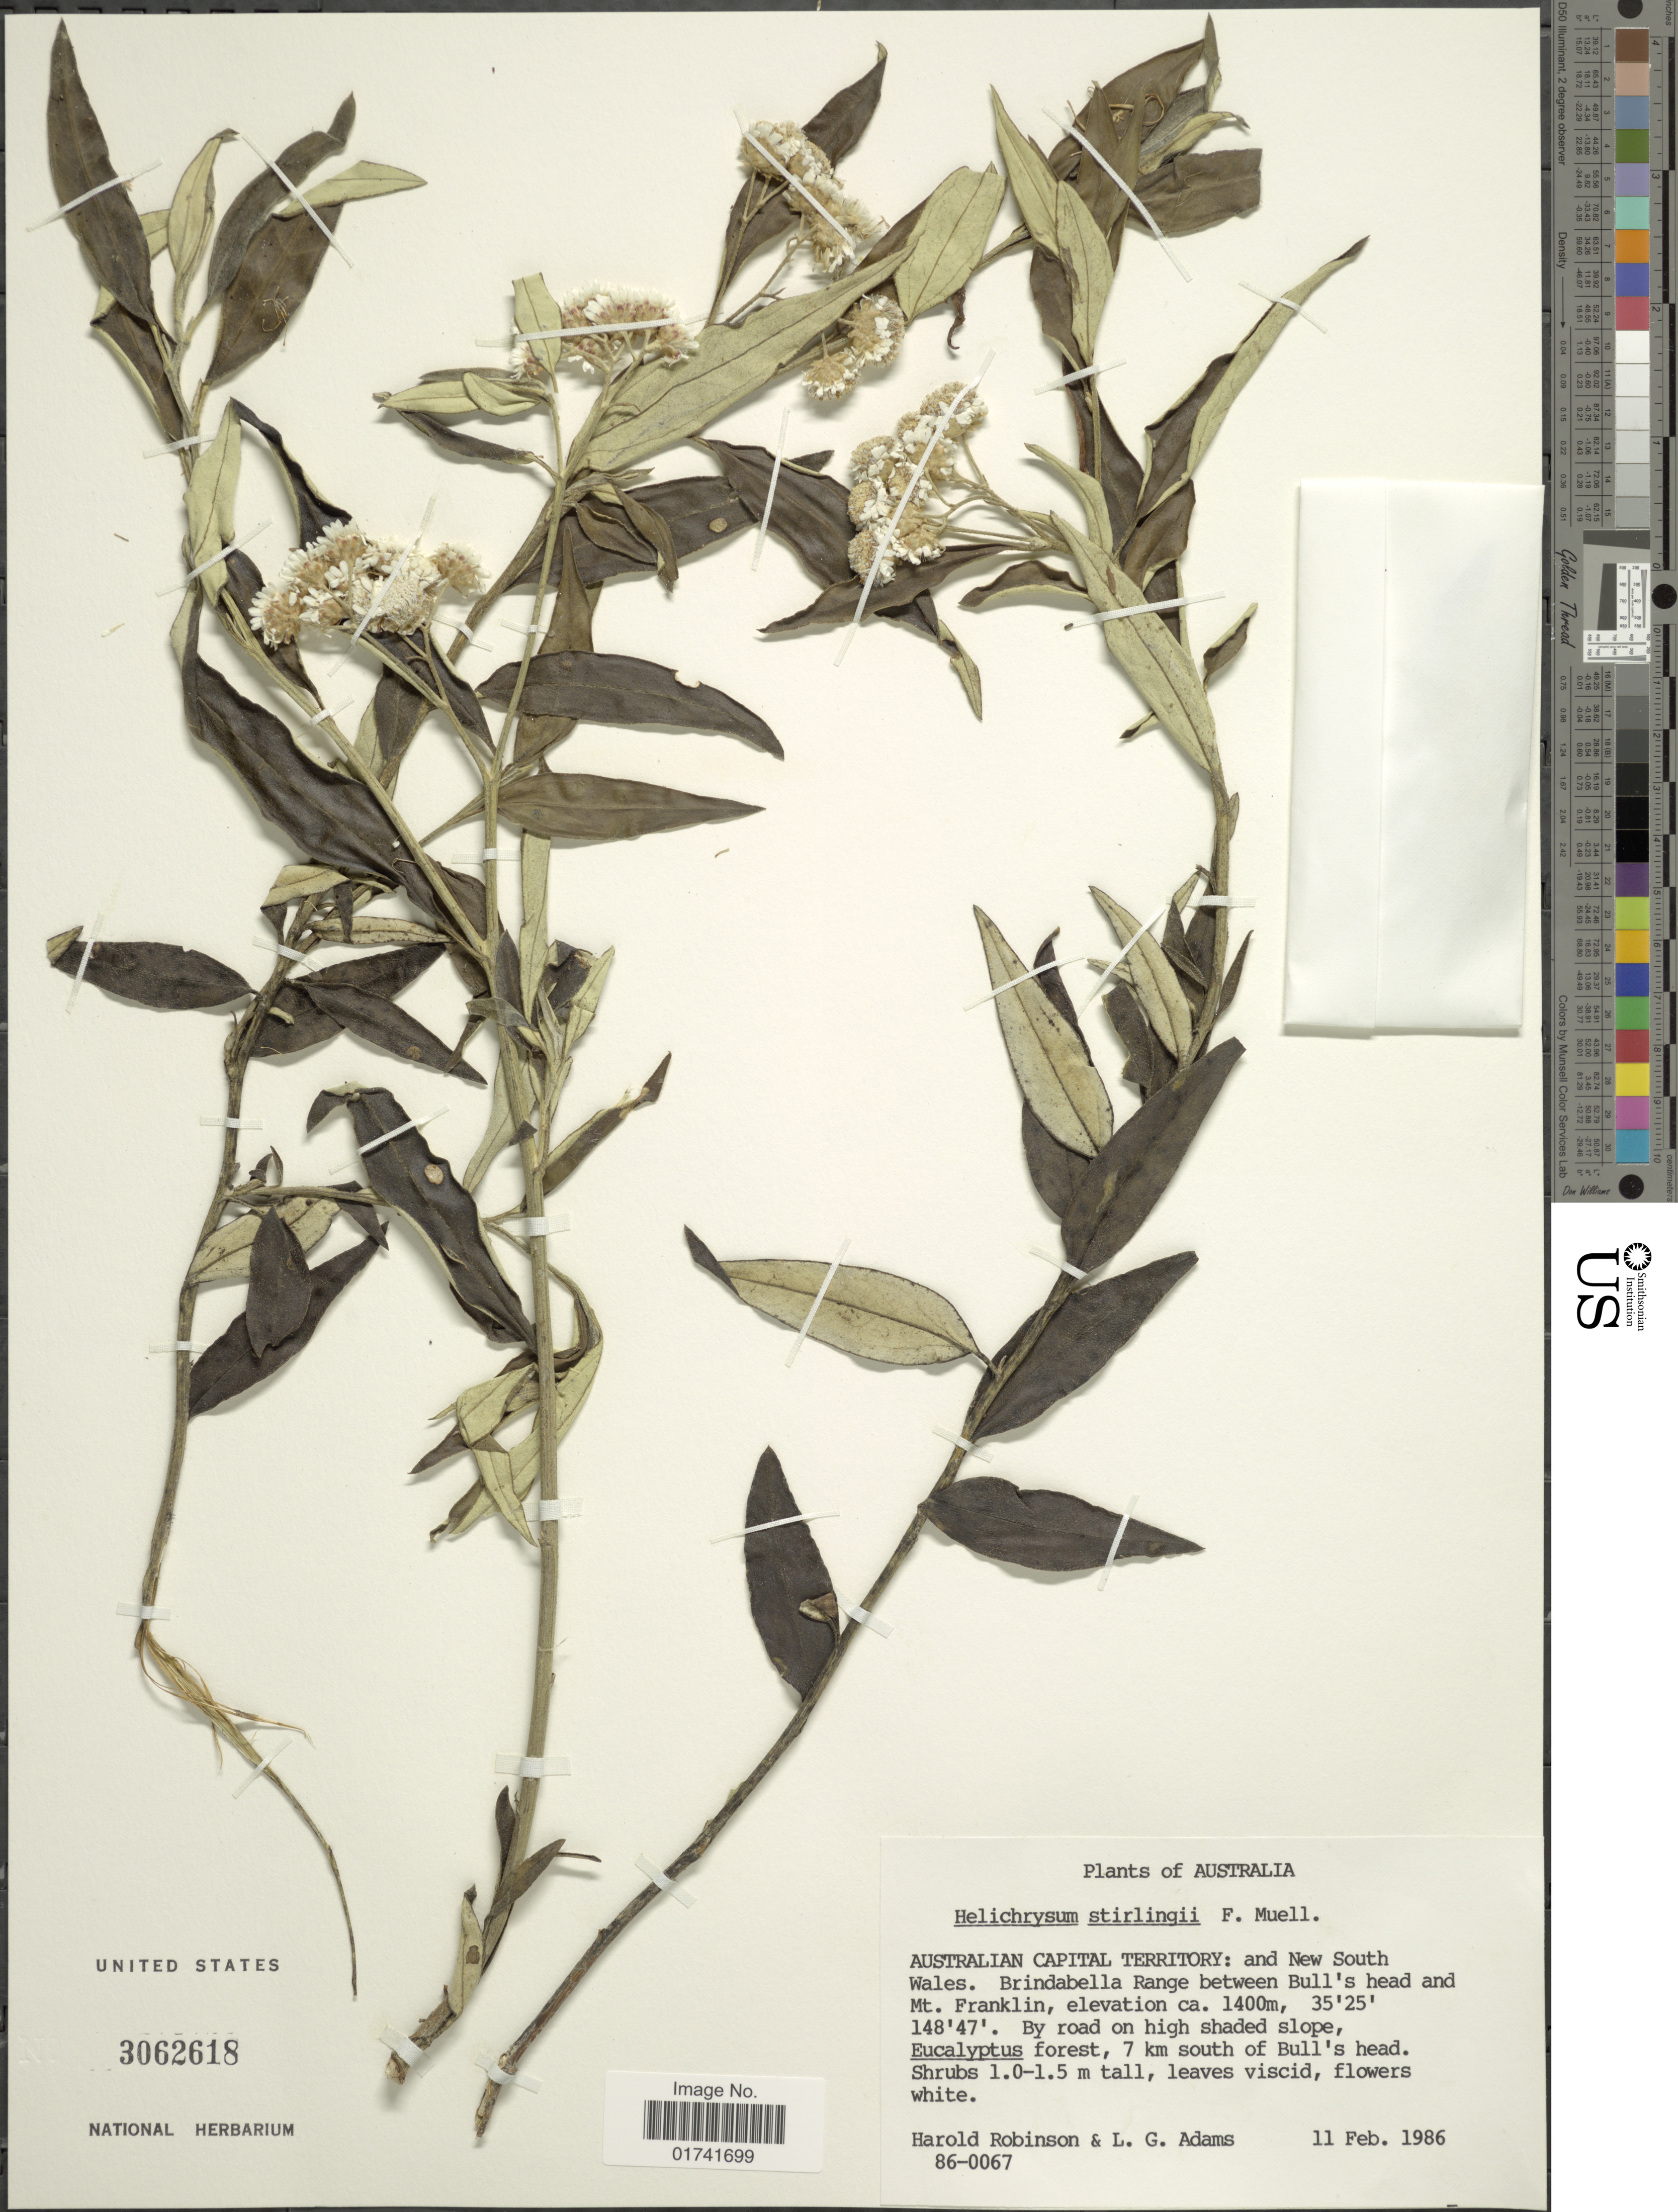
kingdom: Plantae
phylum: Tracheophyta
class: Magnoliopsida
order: Asterales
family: Asteraceae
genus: Ozothamnus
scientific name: Ozothamnus stirlingii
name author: (F. Muell.) Anderb.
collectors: H. Robinson & L. G. Adams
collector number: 86-0067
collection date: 1986-02-11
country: Australia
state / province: New South Wales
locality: Australian Capital Territory: and New South Wales, Brindabella Range between Bull's head and Mt. Franklin, by road on high shaded slope.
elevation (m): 1400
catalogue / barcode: US 3062618